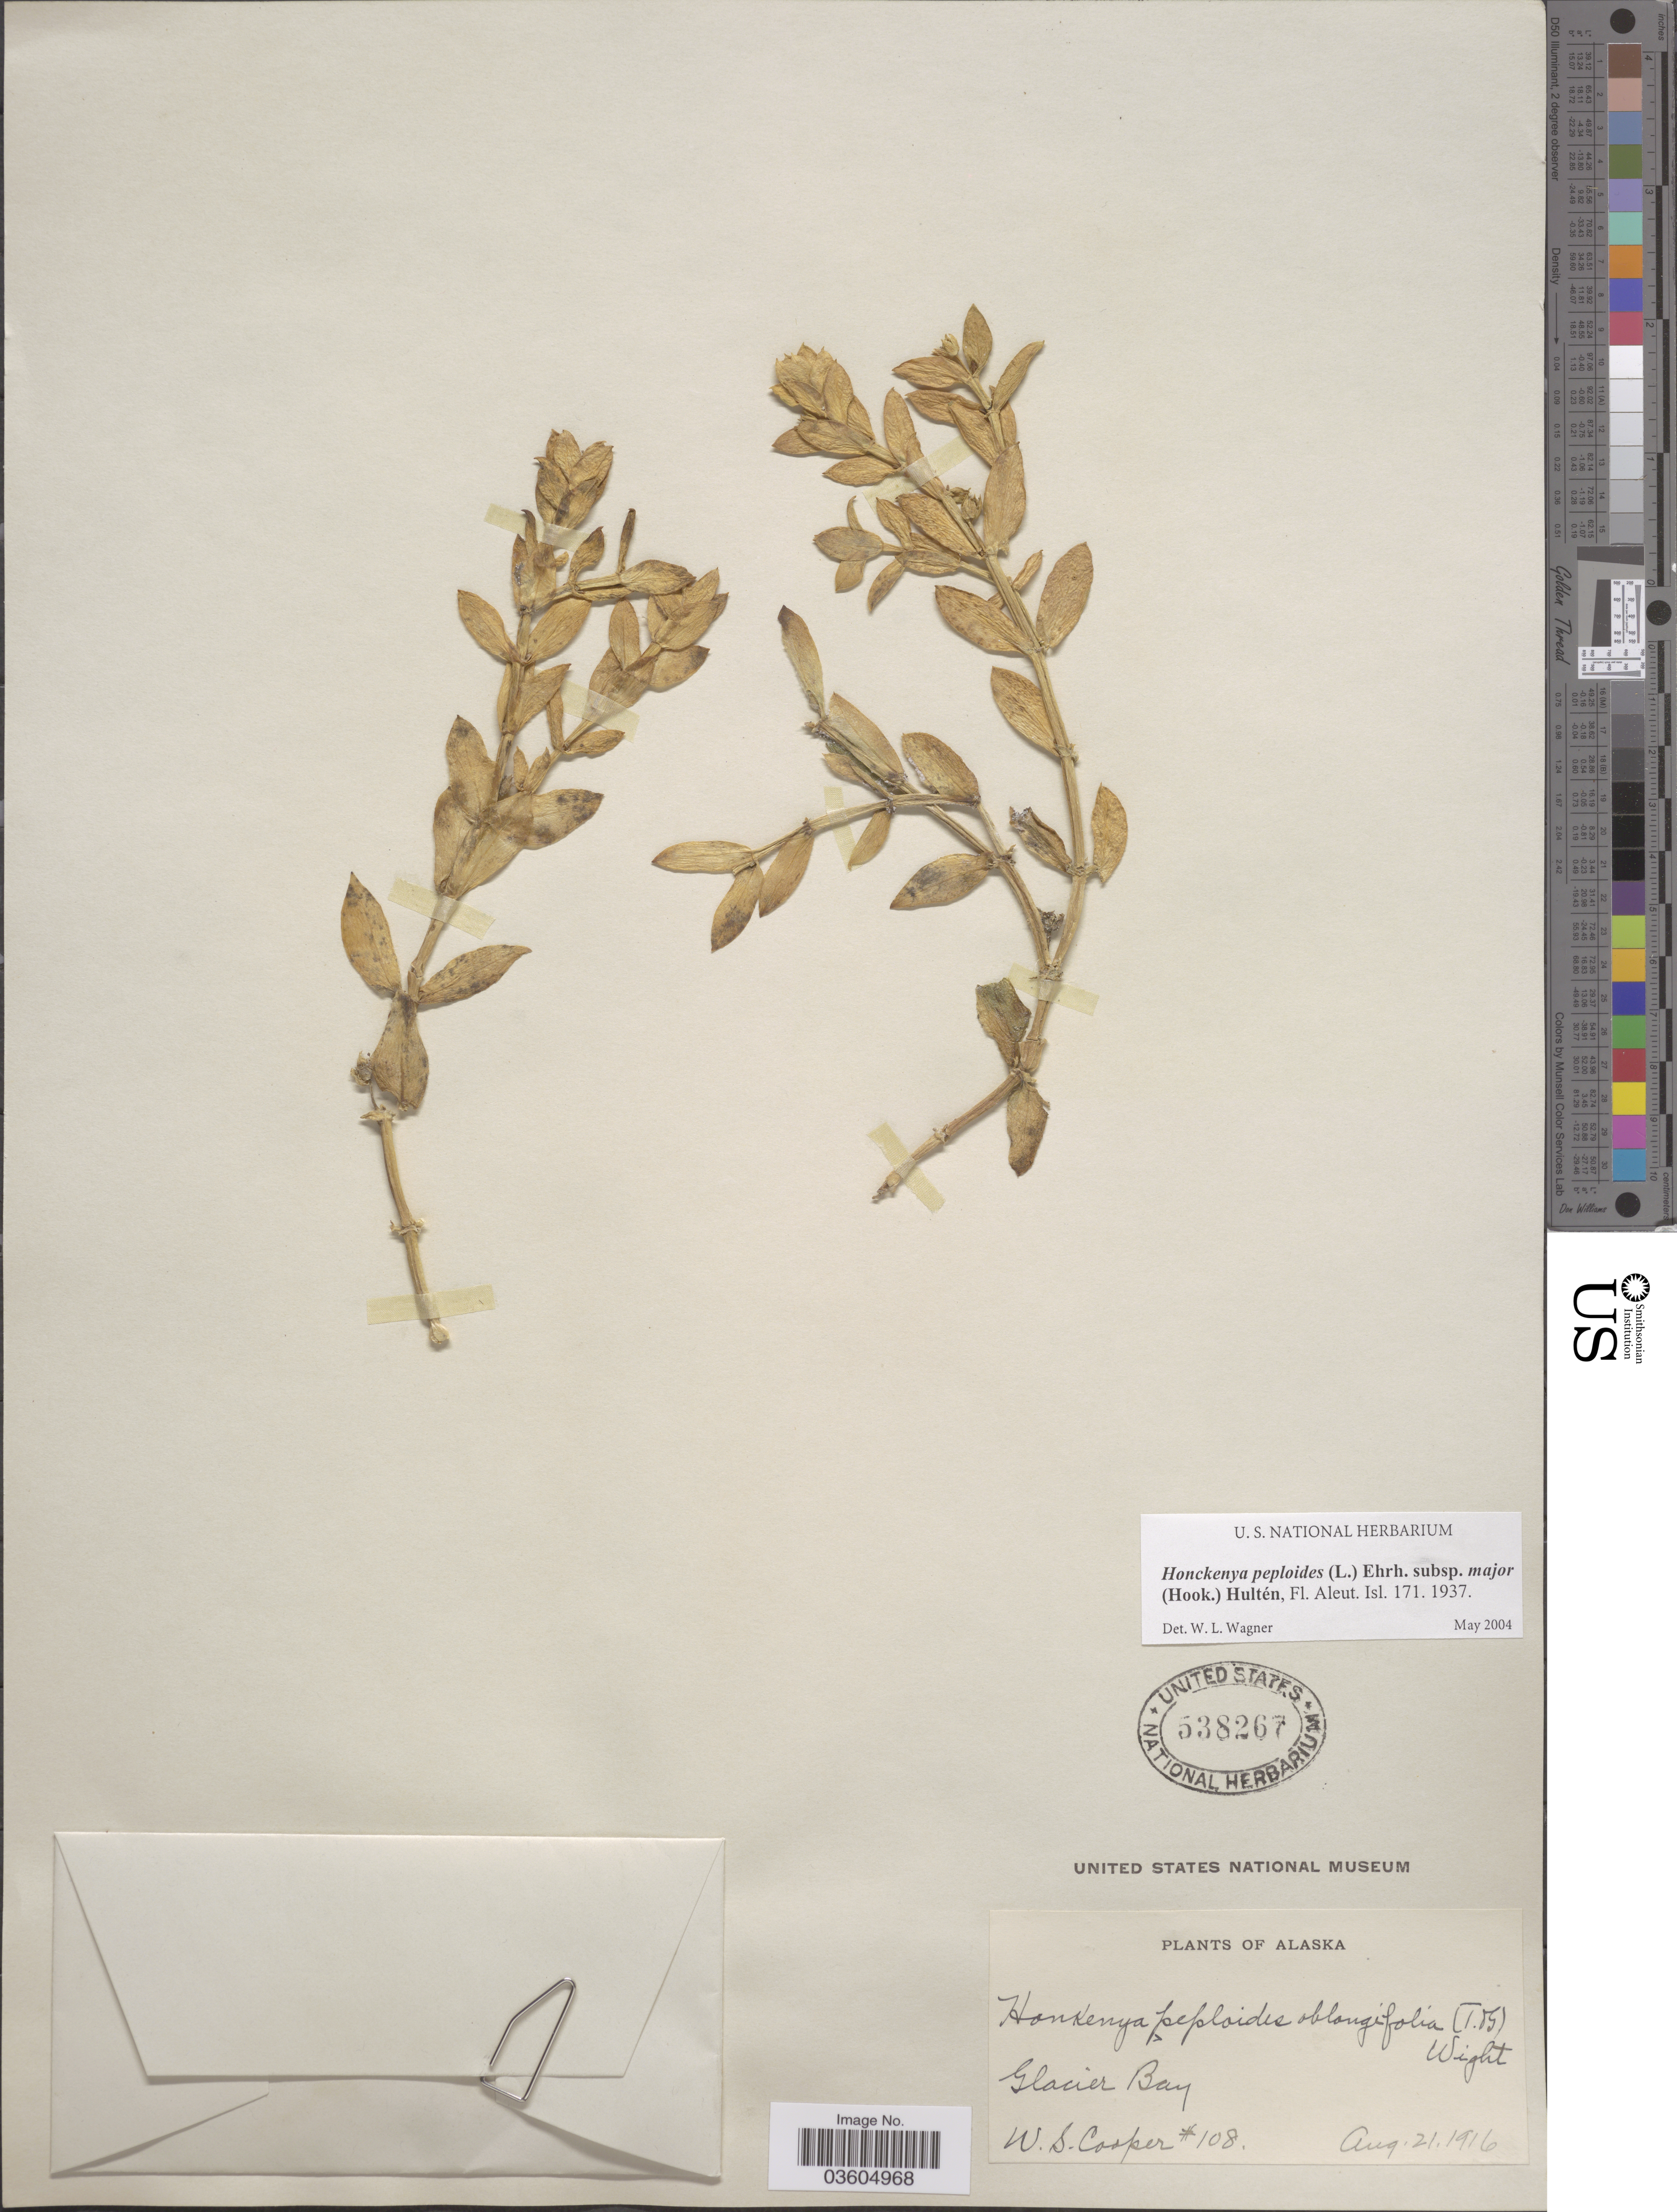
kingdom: Plantae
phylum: Tracheophyta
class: Magnoliopsida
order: Caryophyllales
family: Caryophyllaceae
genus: Honckenya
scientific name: Honckenya peploides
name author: (L.) Ehrh.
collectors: W. Cooper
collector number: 108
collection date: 1916-08-21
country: United States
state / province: Alaska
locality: Glacier Bay.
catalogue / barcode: US 538267